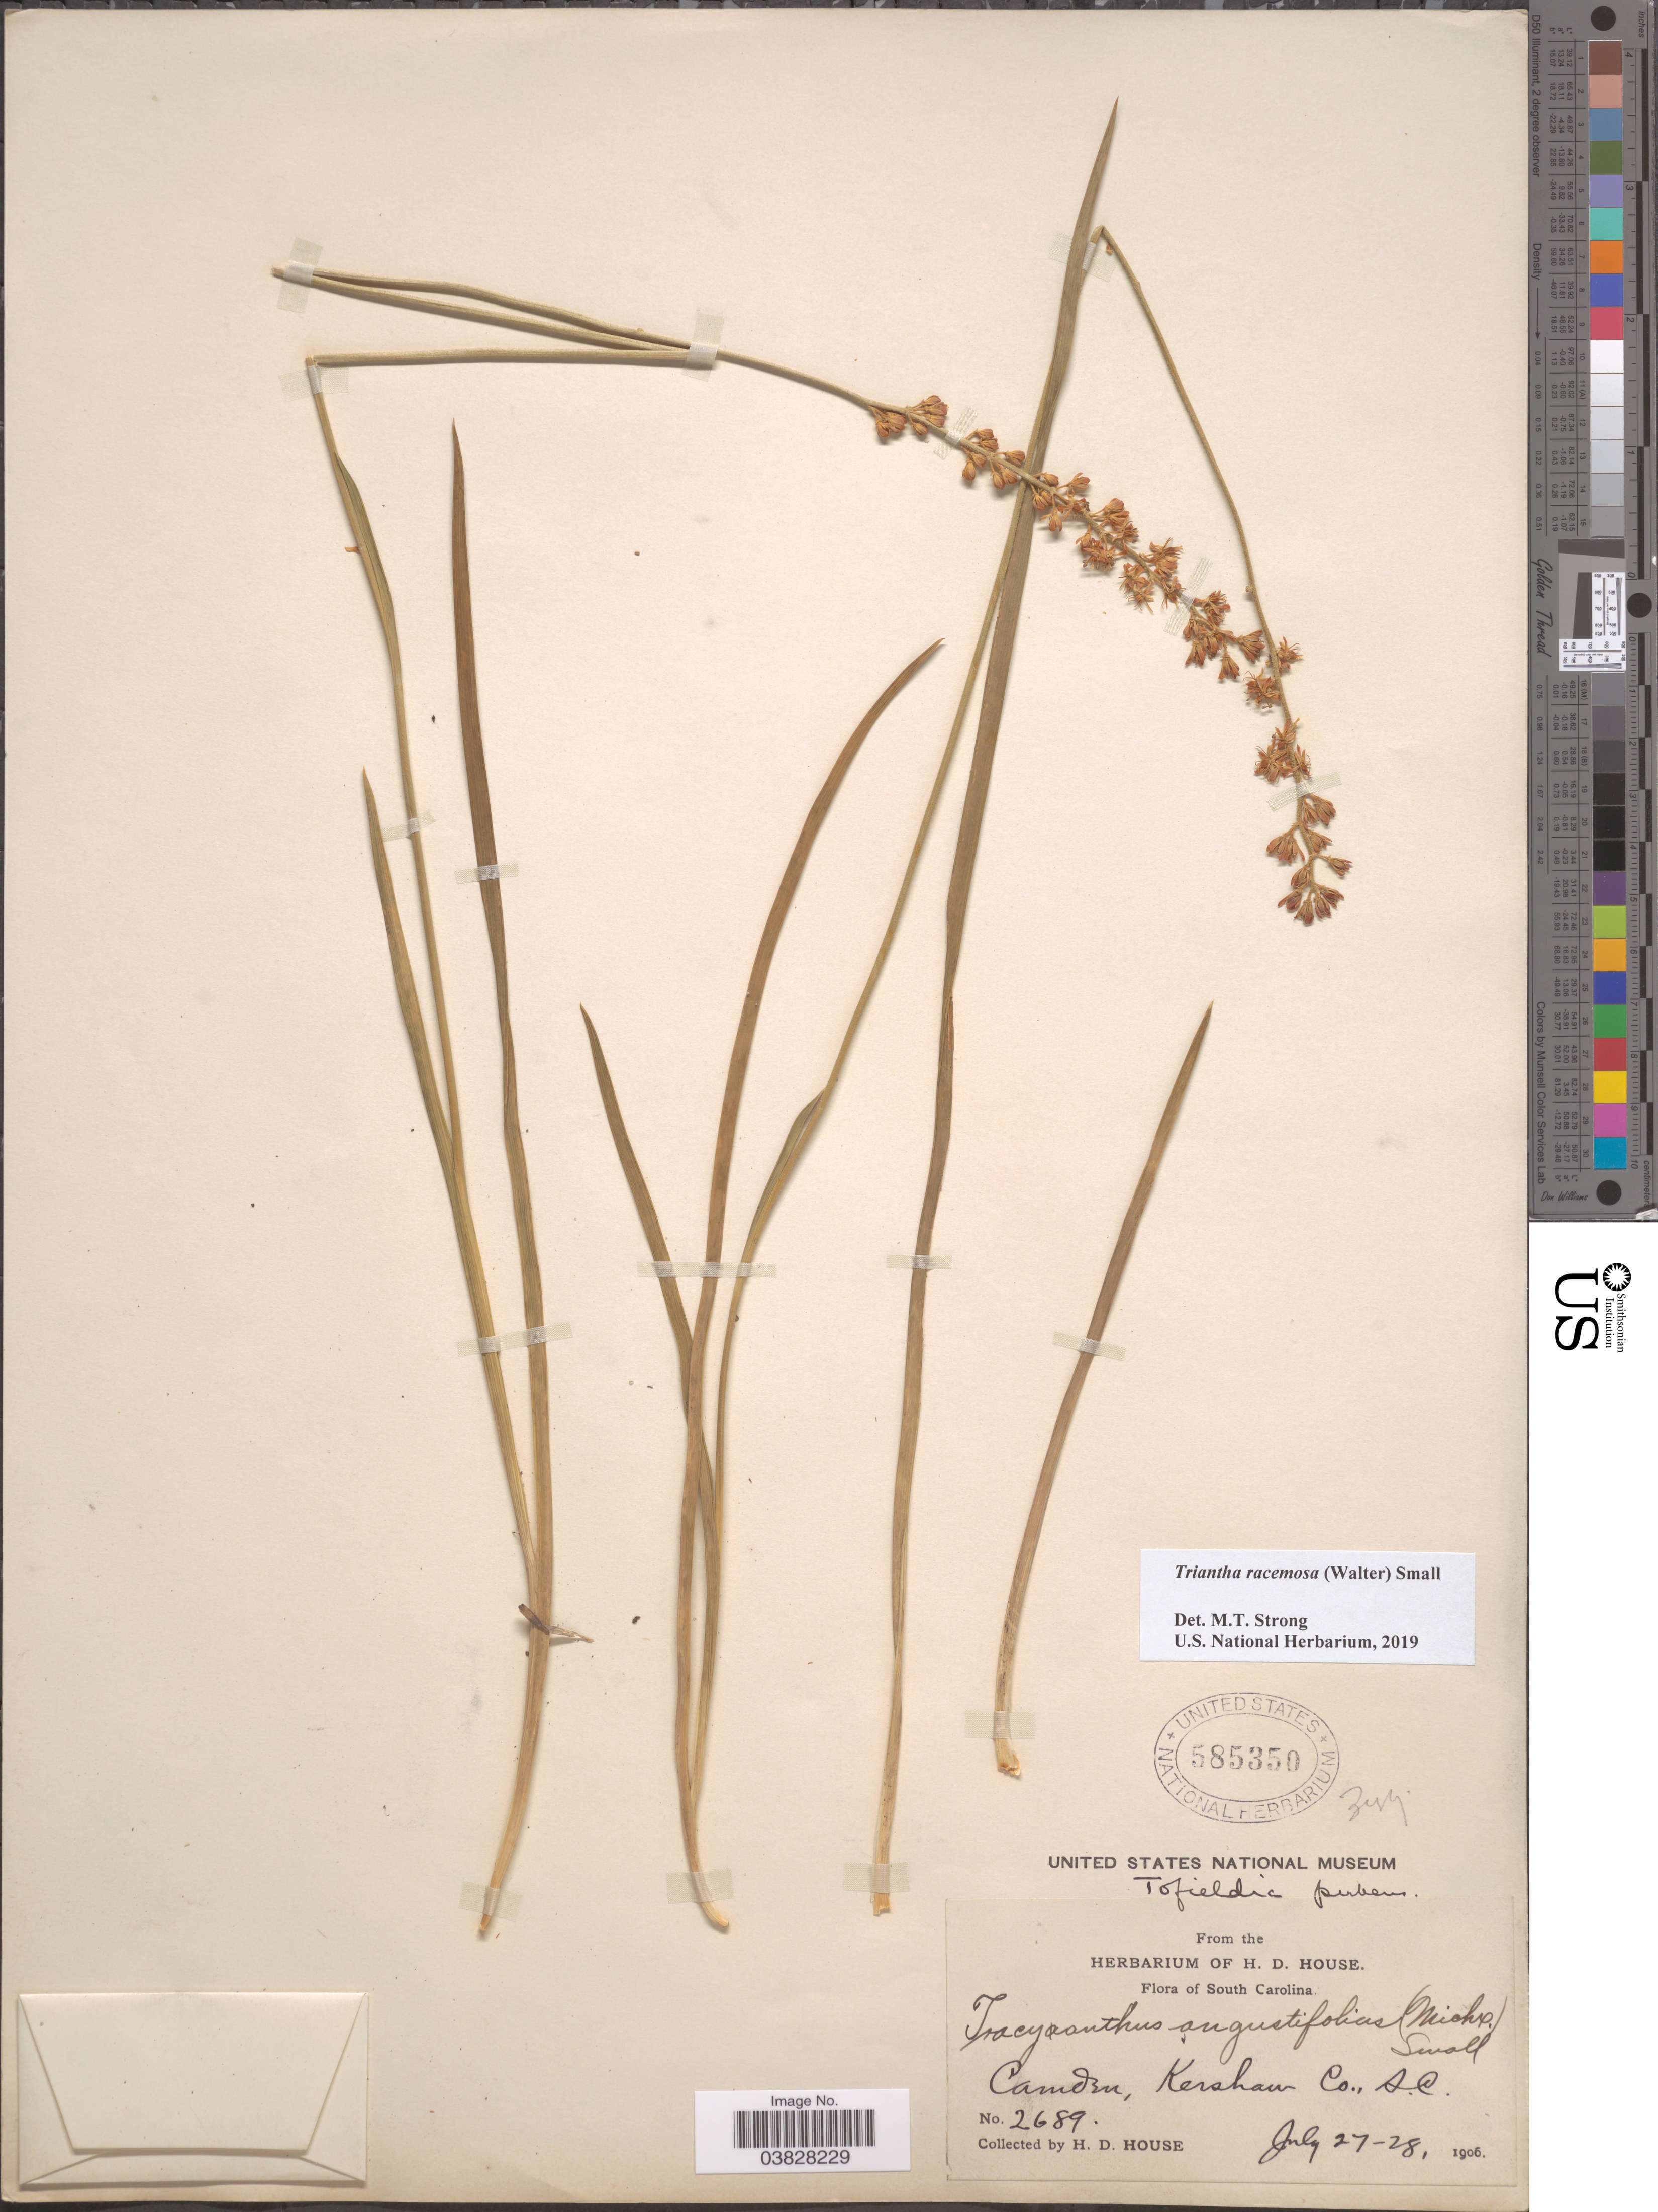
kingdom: Plantae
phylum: Tracheophyta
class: Liliopsida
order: Alismatales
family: Tofieldiaceae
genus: Triantha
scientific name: Triantha racemosa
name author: (Walter) Small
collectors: H. D. House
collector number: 2689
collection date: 1906-07-27/1906-07-28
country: United States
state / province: South Carolina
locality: Camden, Kershaw Co.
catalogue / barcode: US 585350